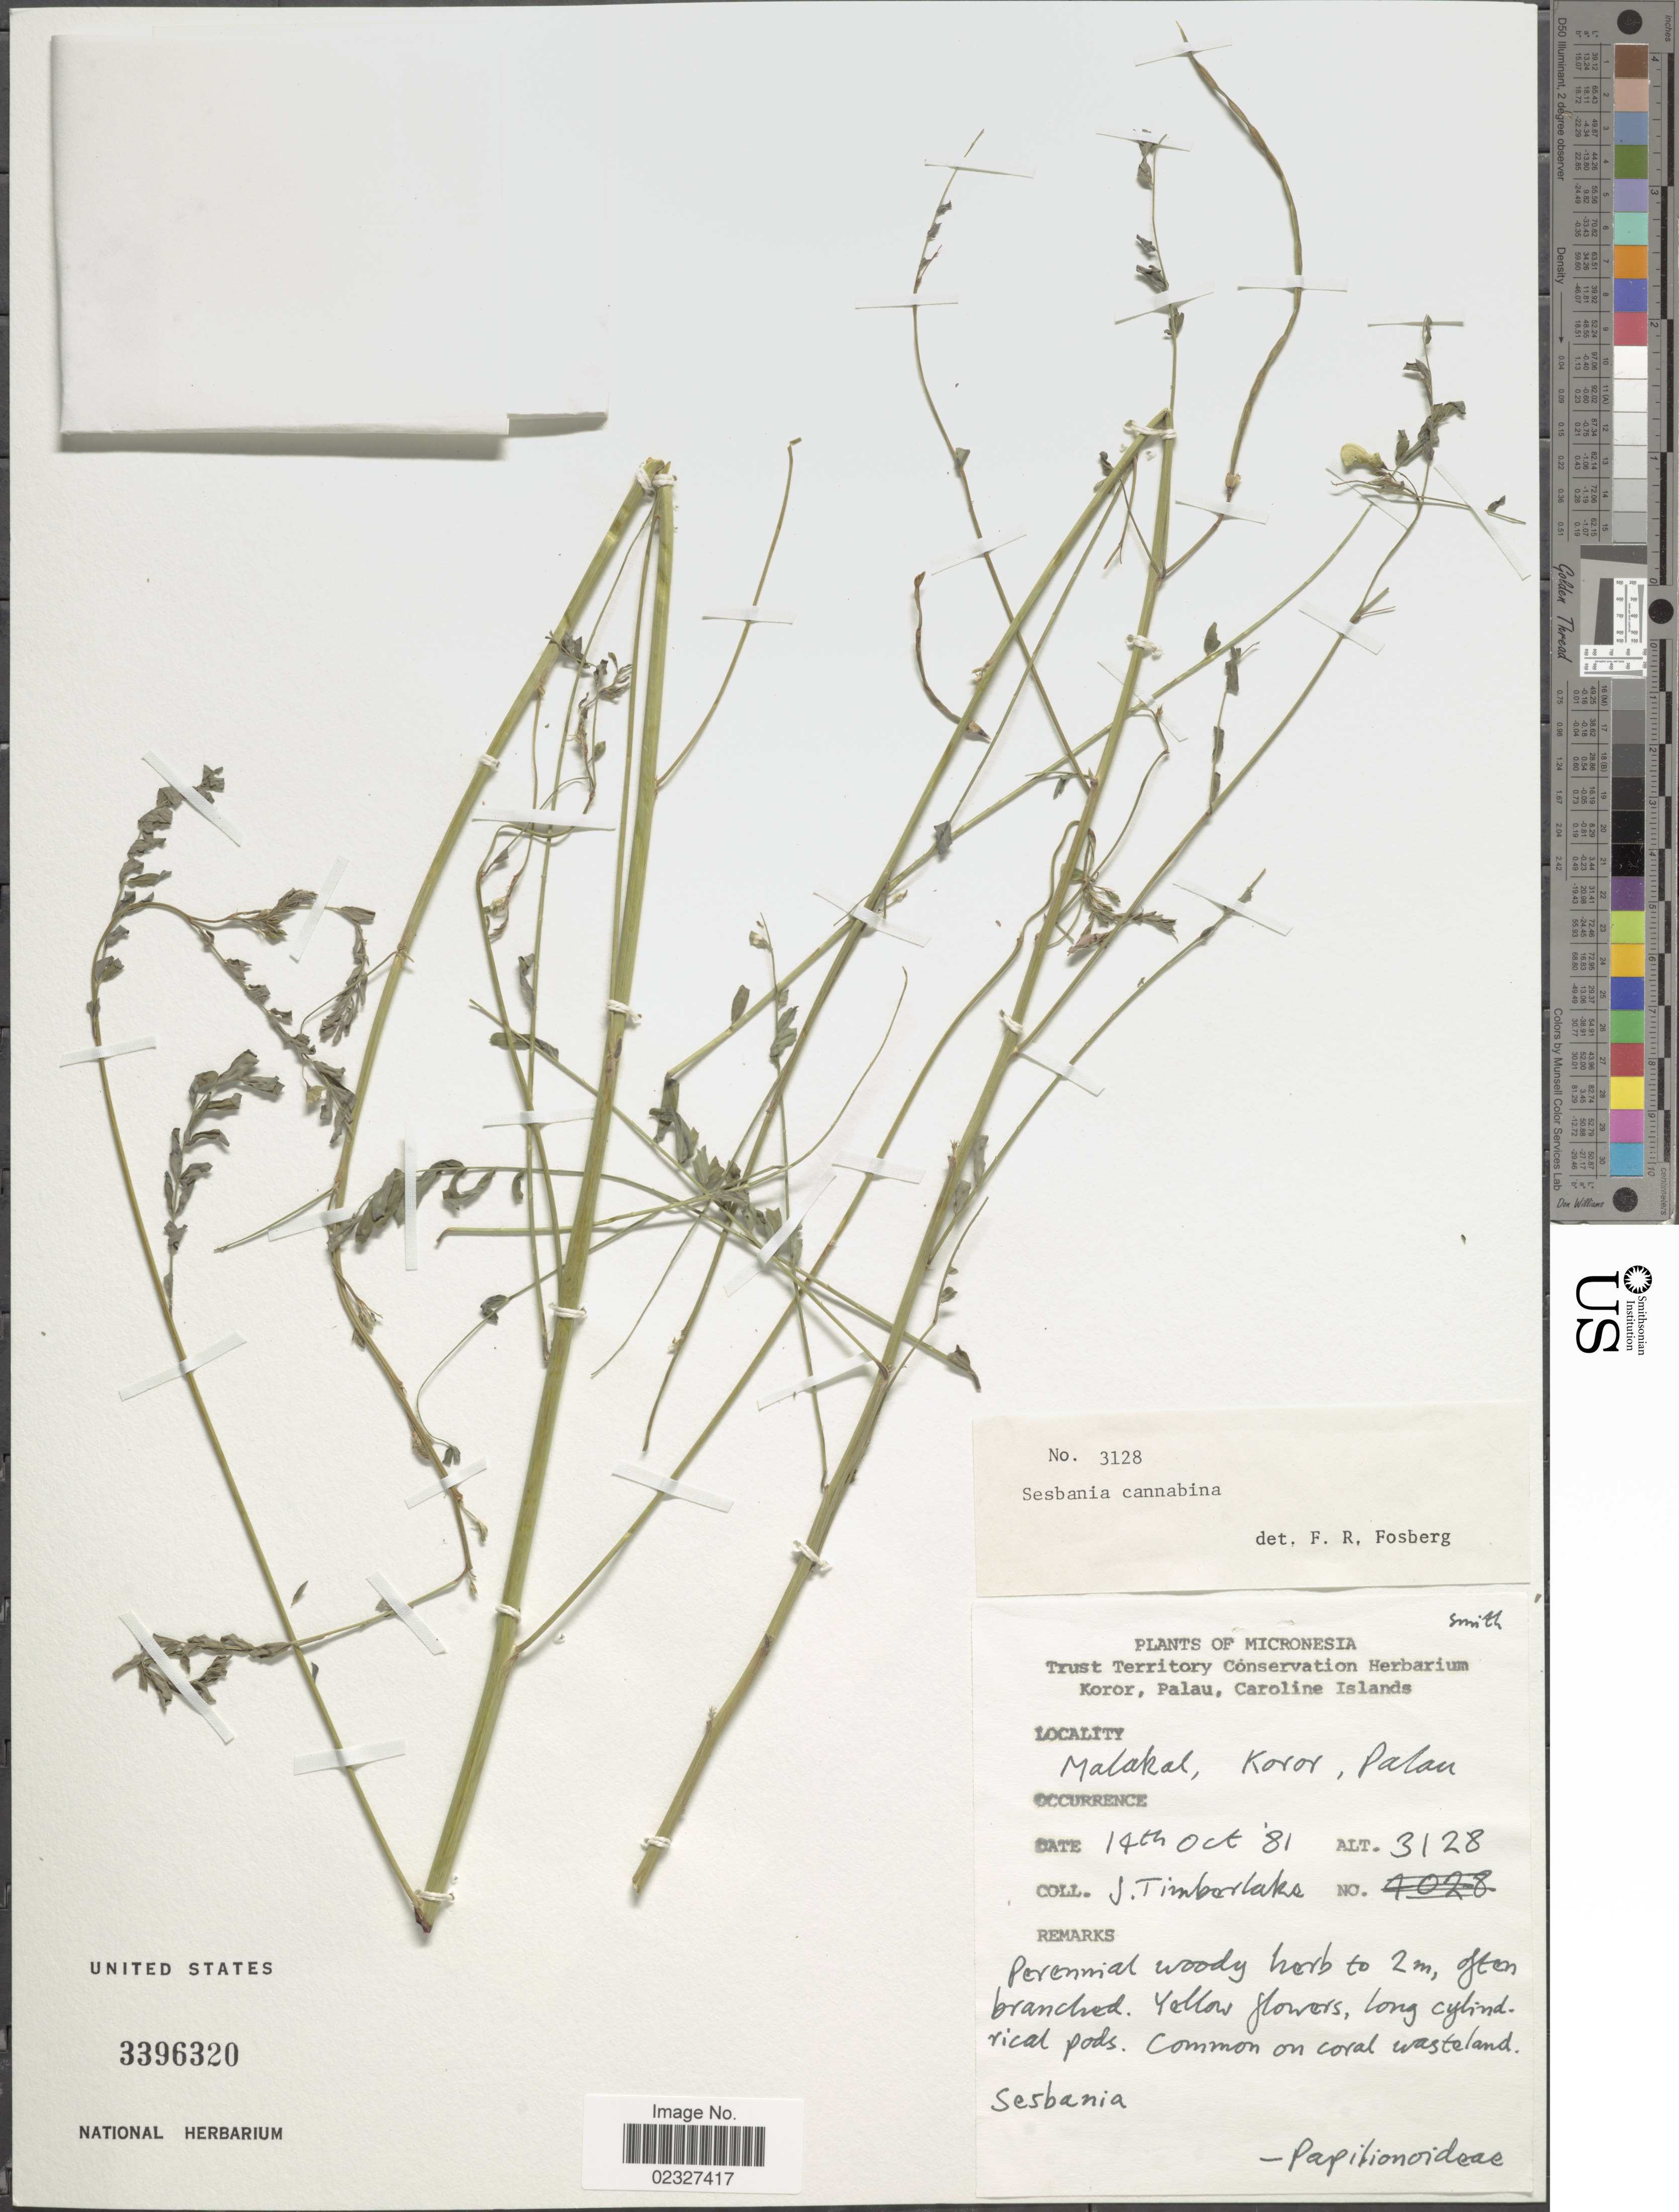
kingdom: Plantae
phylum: Tracheophyta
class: Magnoliopsida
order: Fabales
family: Fabaceae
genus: Sesbania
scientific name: Sesbania cannabina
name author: (Retz.) Poir.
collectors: J. Timberlake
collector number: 3128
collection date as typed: Transcribed d/m/y: 14/10/81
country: Palau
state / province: Koror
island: Ngemelachel [Malakal]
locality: Micronesia, Malakal, Koror, Palau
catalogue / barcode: US 3396320